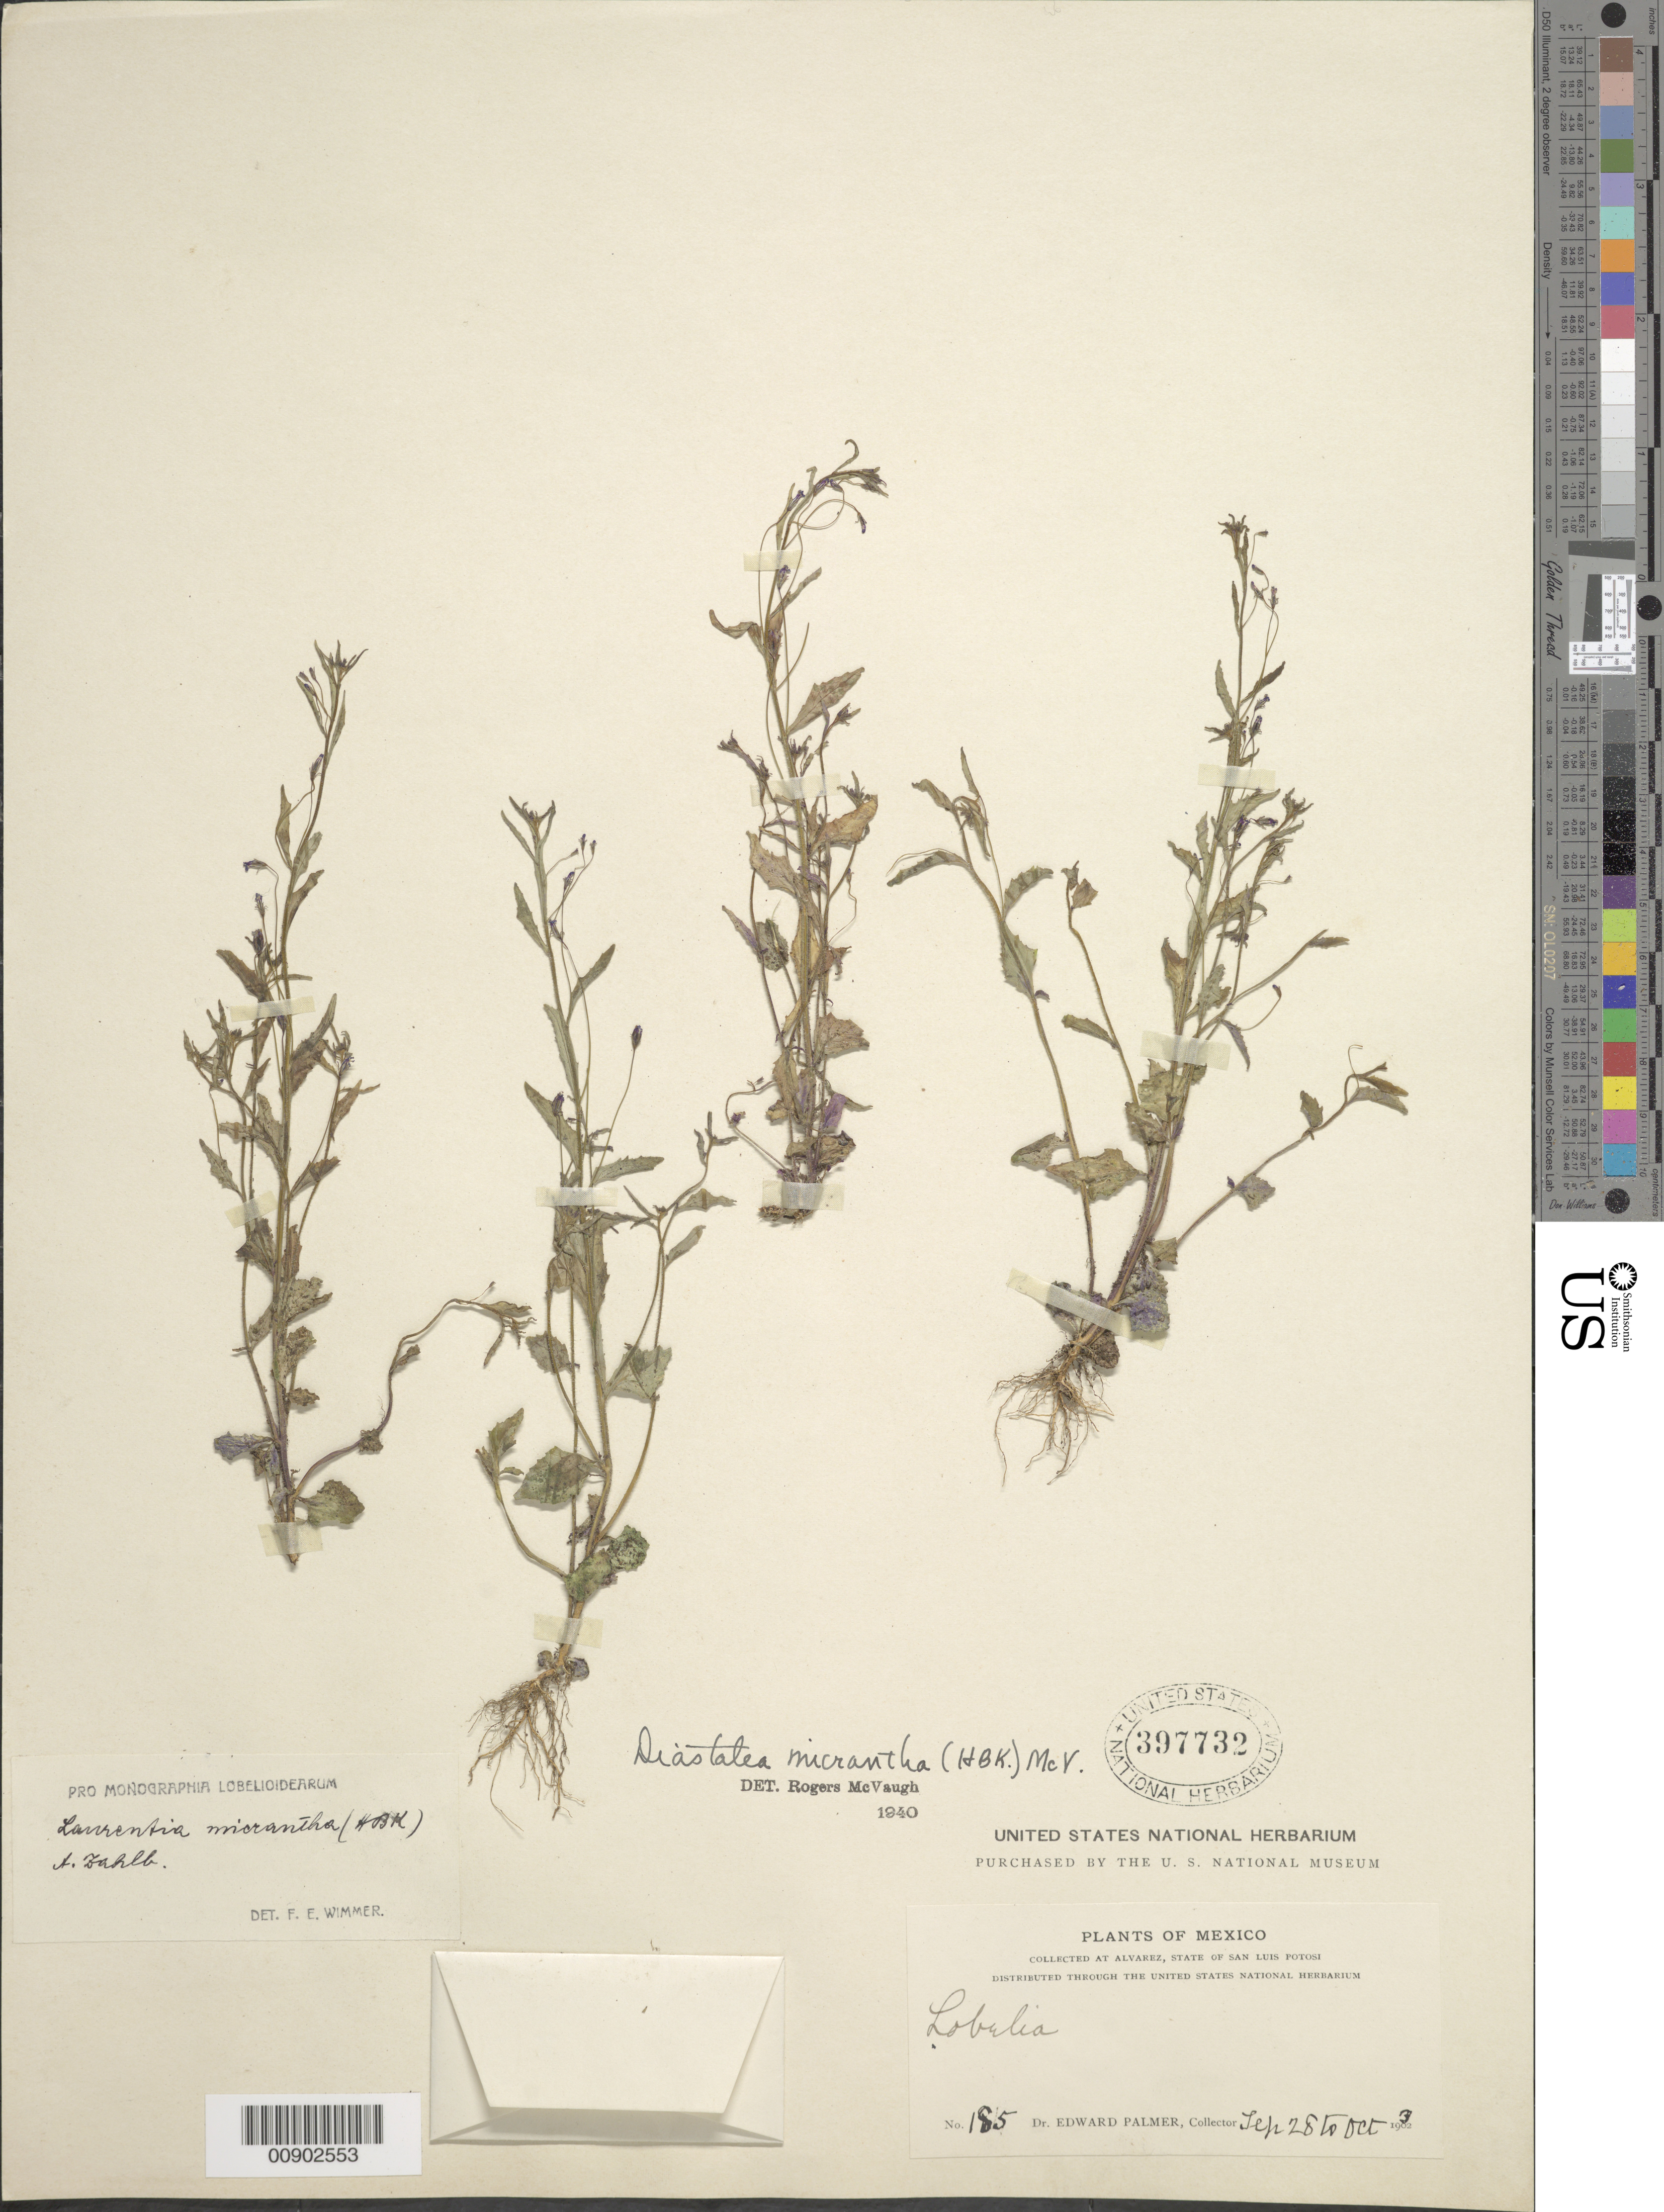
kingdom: Plantae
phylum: Tracheophyta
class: Magnoliopsida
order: Asterales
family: Campanulaceae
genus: Diastatea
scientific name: Diastatea micrantha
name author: (Kunth) McVaugh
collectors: E. Palmer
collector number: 185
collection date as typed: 28 Sep 1902 to 03 Oct 1902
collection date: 1902-09-28/1902-10-03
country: Mexico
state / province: San Luis Potosí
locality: Alvarez, San Luis Potosí.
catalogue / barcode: US 397732